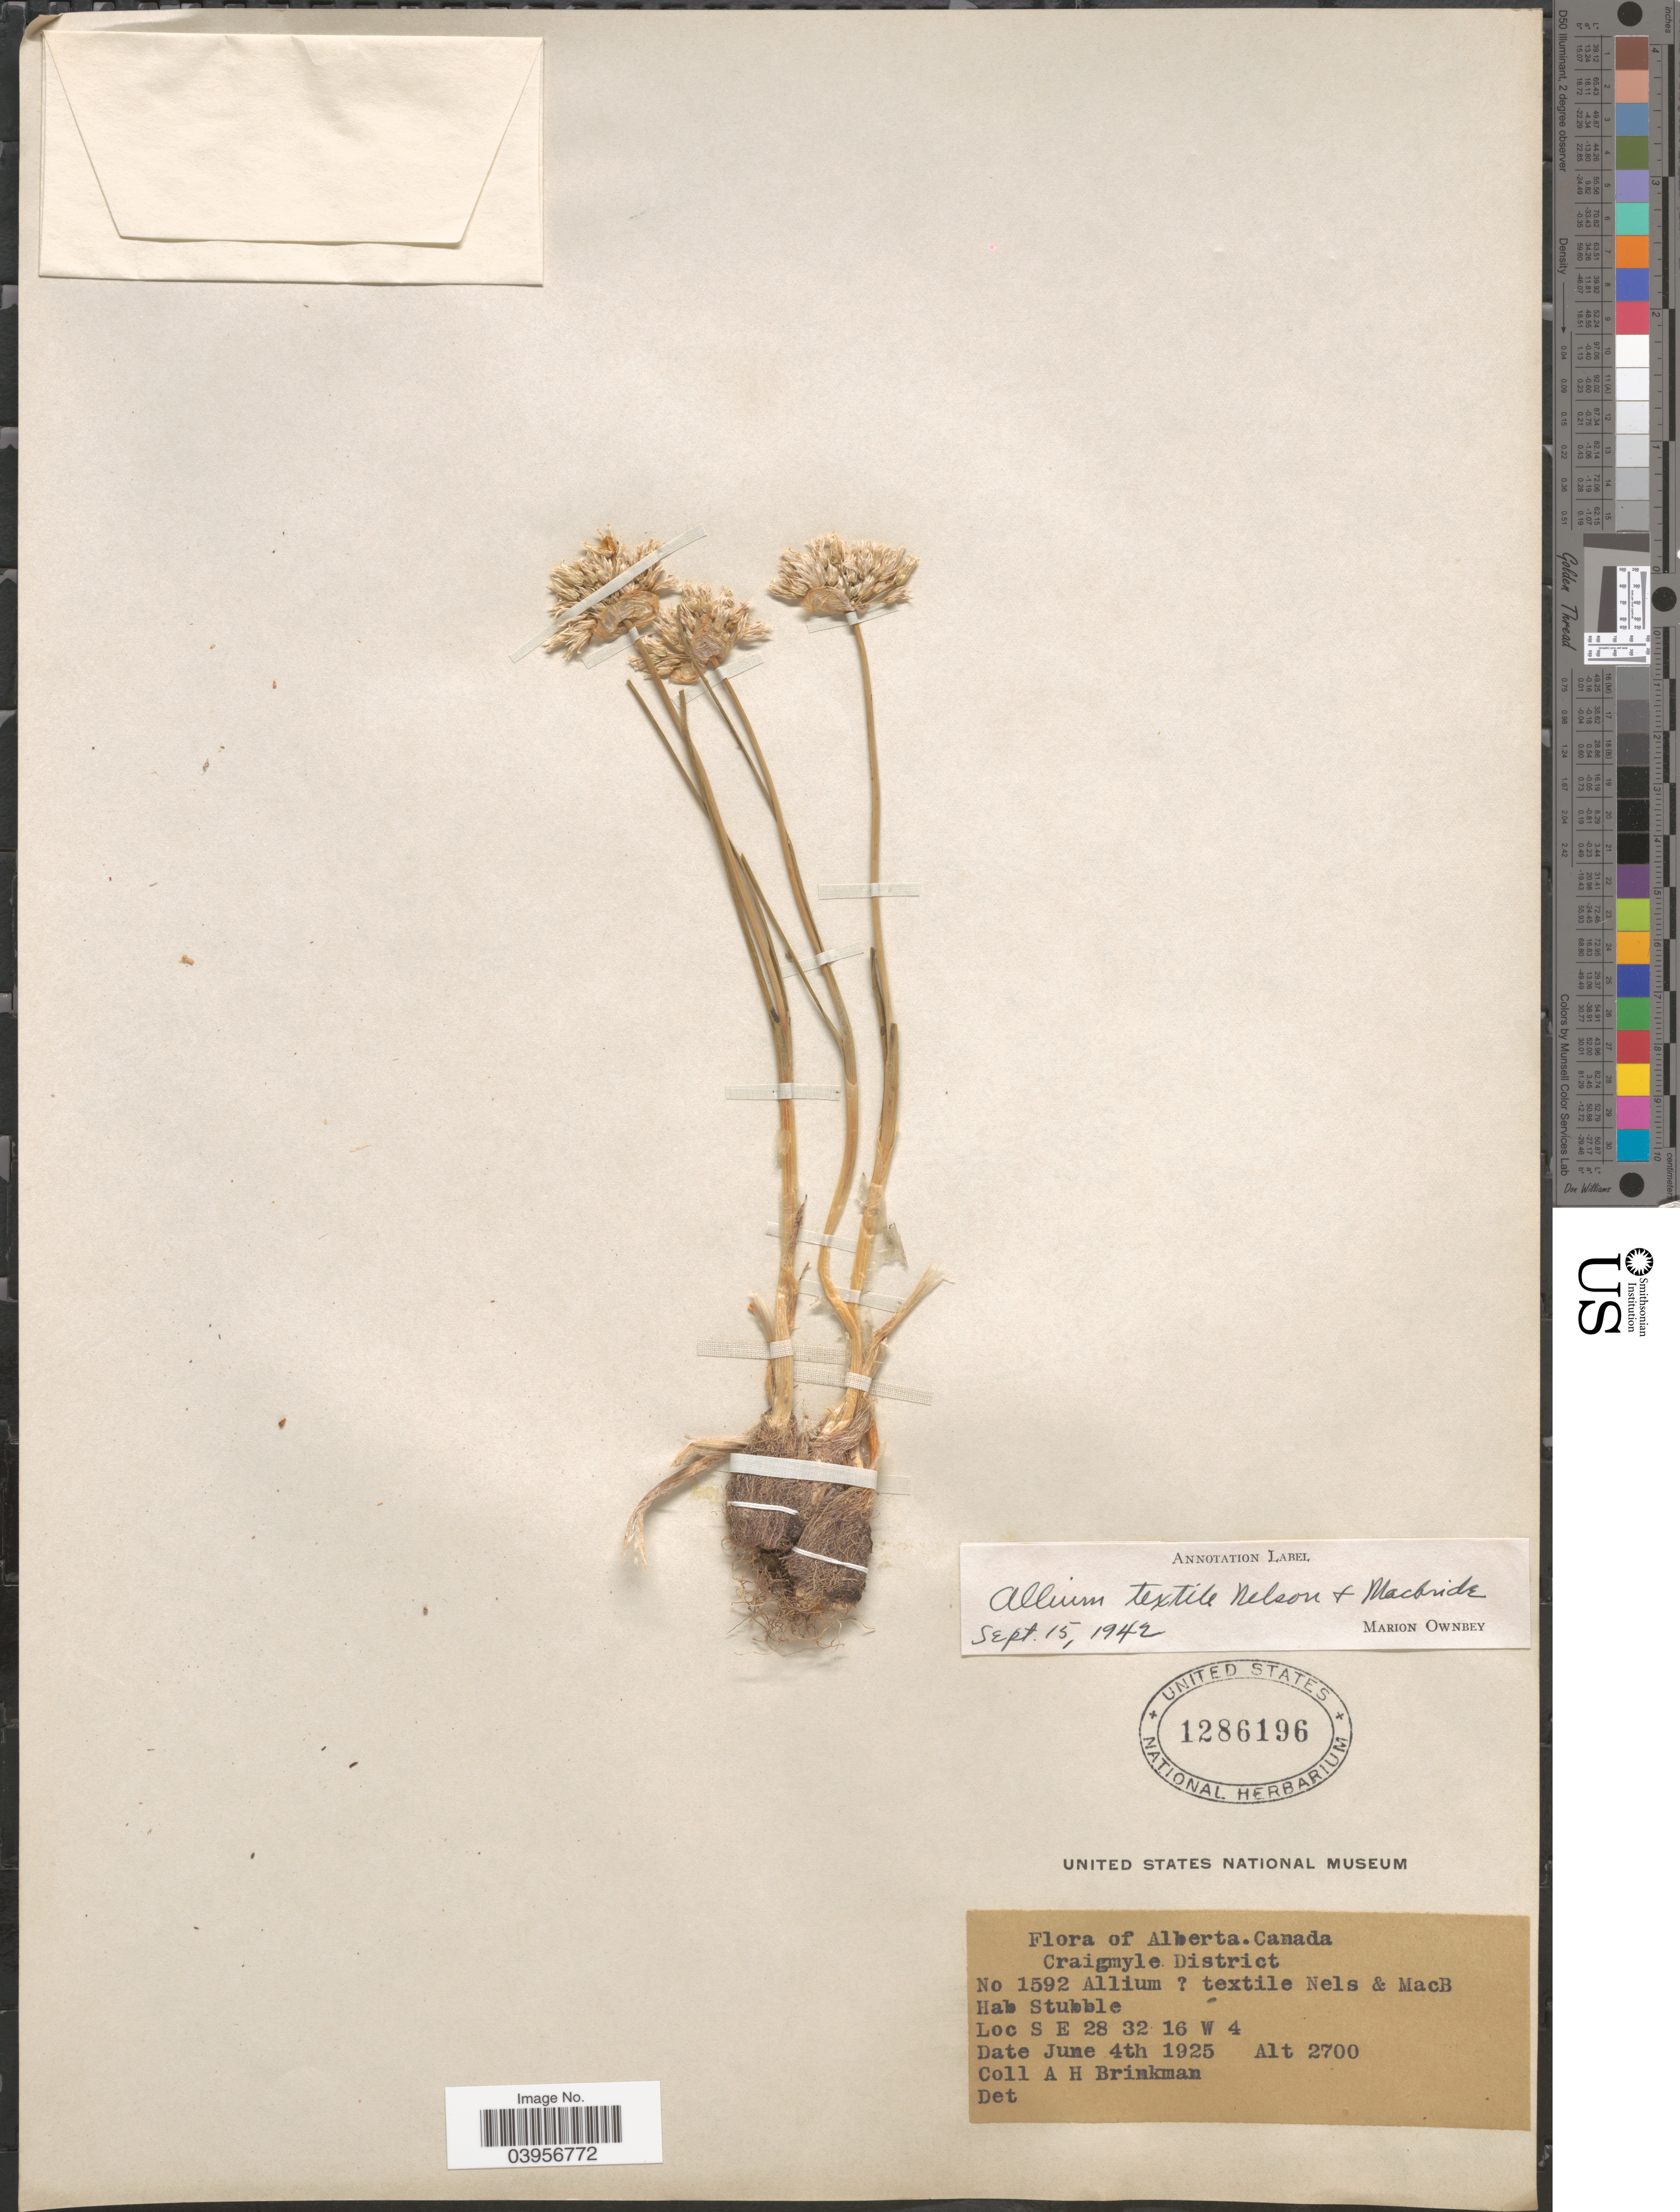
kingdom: Plantae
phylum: Tracheophyta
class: Liliopsida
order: Asparagales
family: Amaryllidaceae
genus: Allium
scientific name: Allium textile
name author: A. Nelson & J.F. Macbr.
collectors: A. Brinkman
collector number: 1592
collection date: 1925-06-04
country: Canada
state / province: Alberta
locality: Craigmyle District. Stubble. S E 28 32 16 W 4.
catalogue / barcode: US 1286196